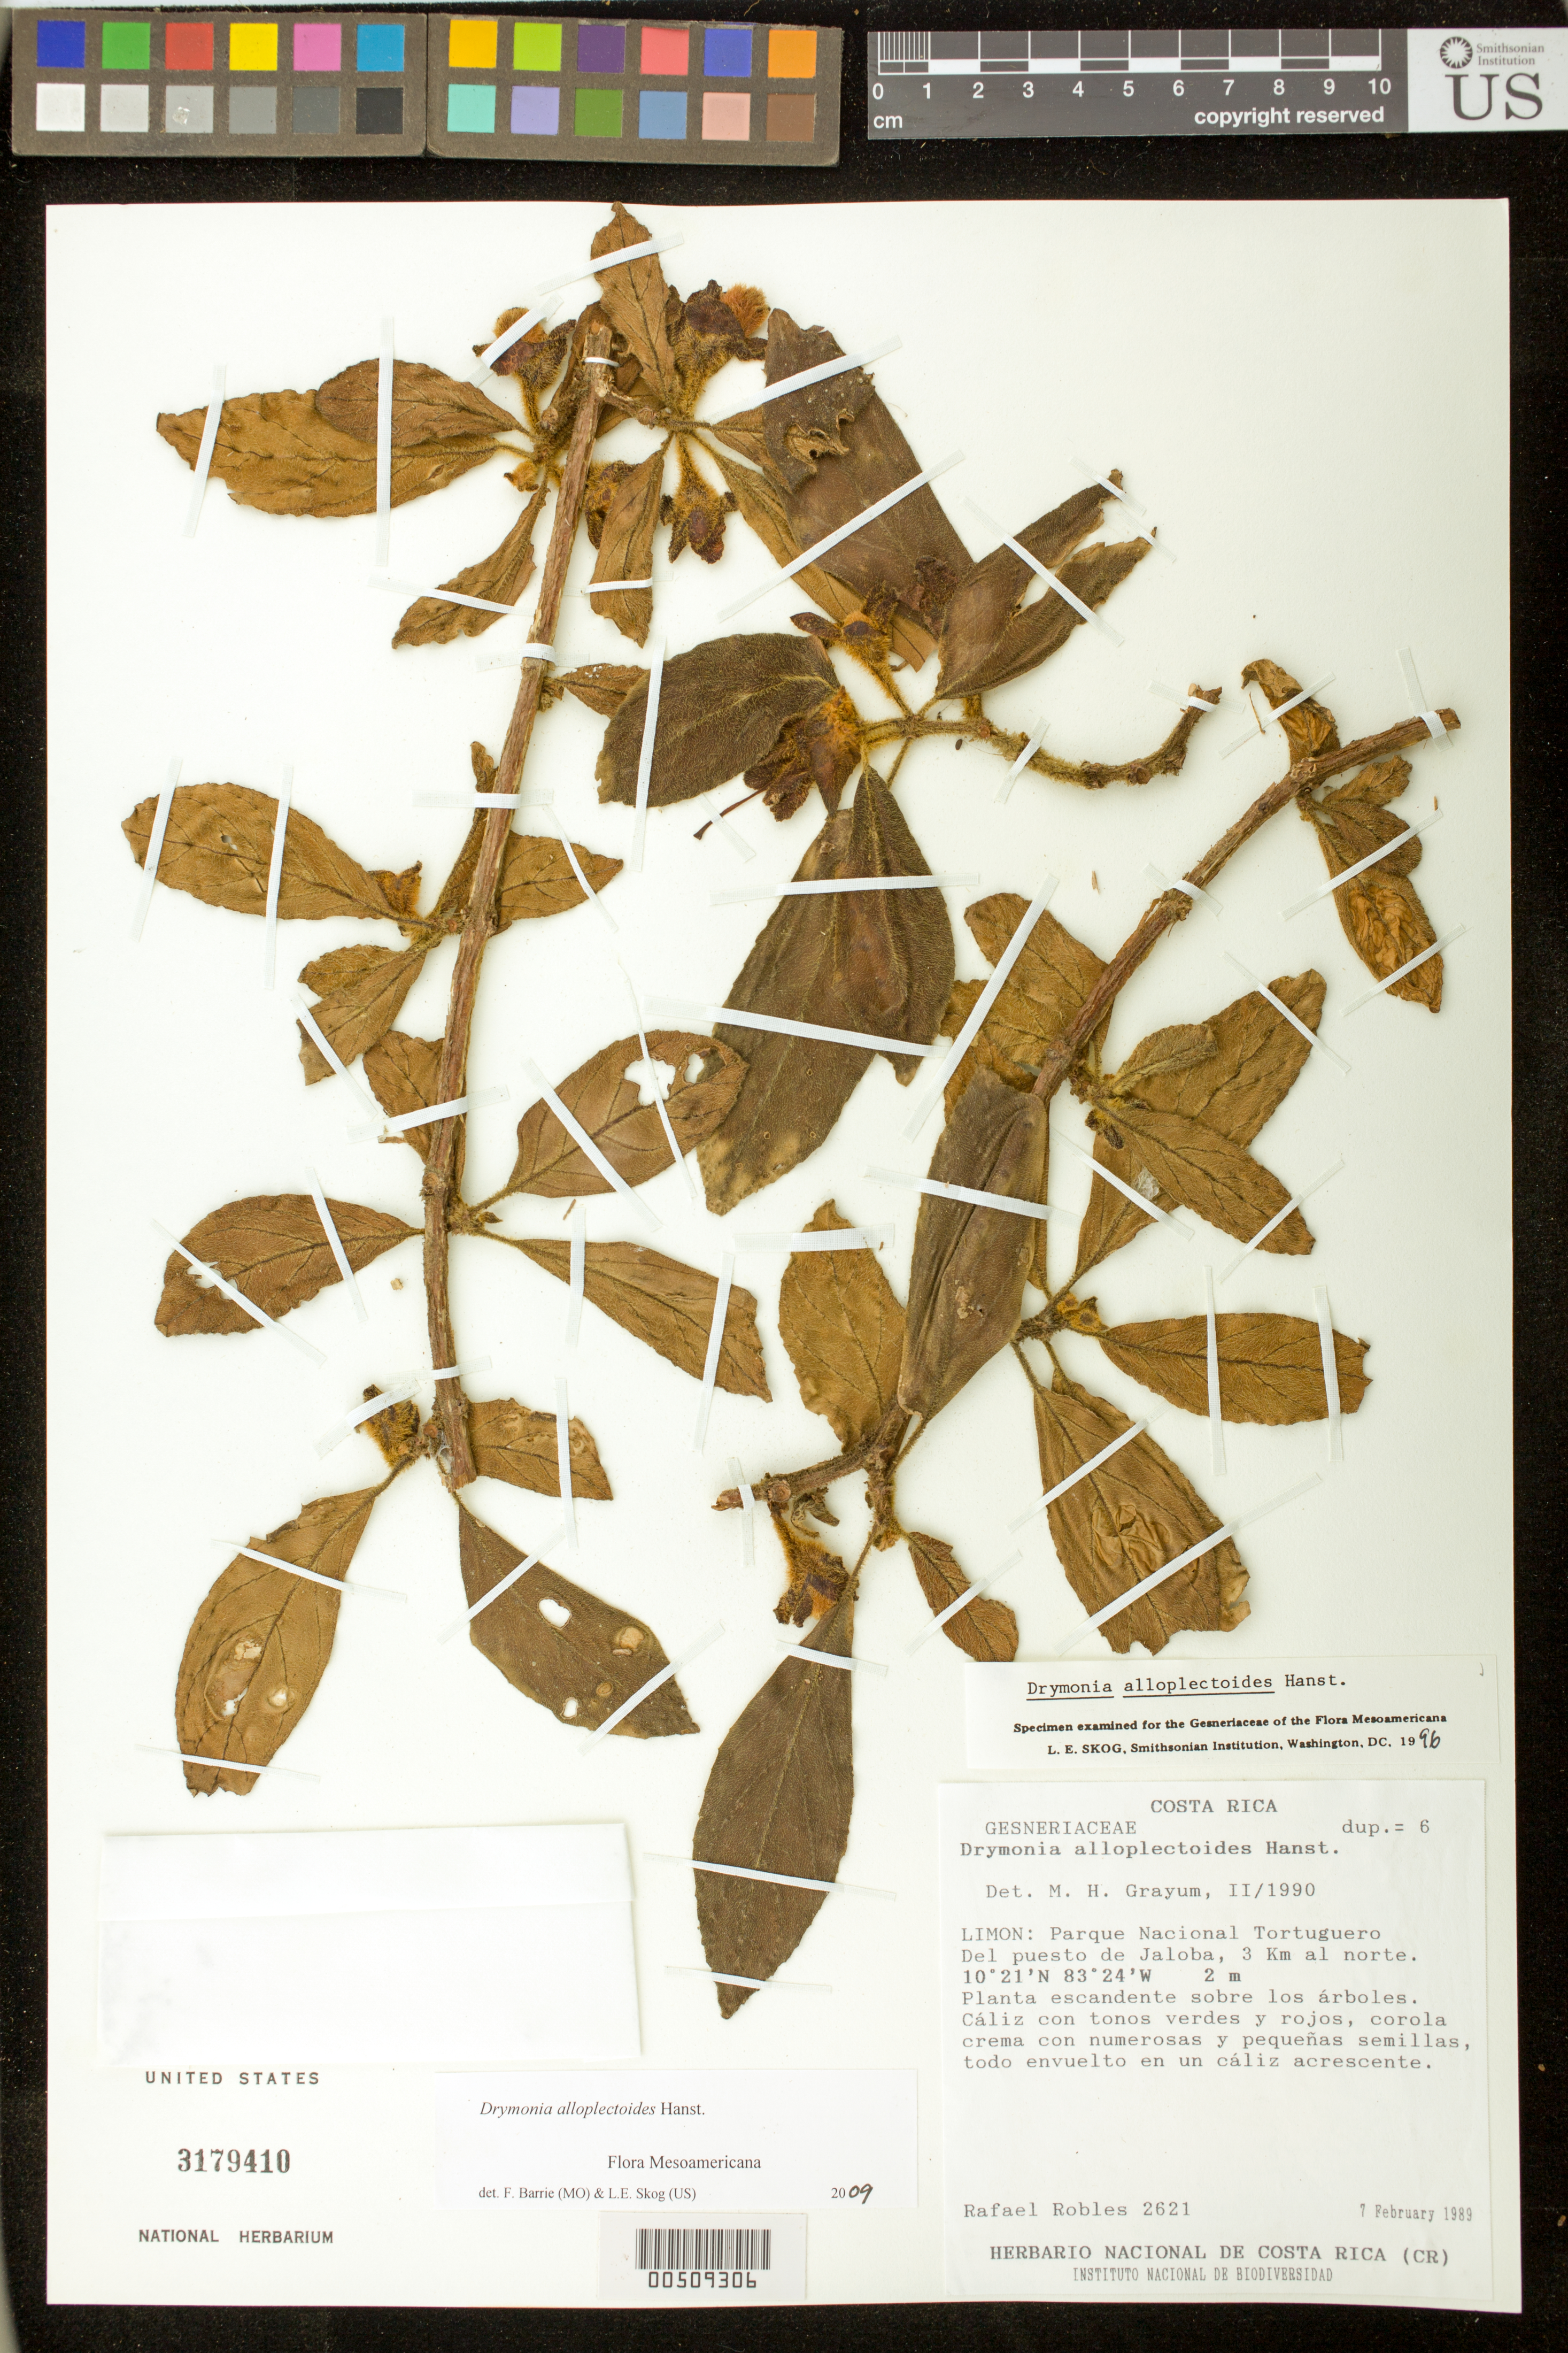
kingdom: Plantae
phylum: Tracheophyta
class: Magnoliopsida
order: Lamiales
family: Gesneriaceae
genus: Drymonia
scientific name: Drymonia alloplectoides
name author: Hanst.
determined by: Skog, Laurence E.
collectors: R. Robles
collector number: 2621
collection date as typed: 07 Feb 1989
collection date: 1989-02-07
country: Costa Rica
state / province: Limón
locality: Parque Nacional Tortuguero Del puesto de Jaloba, 3 km al norte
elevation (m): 2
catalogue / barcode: US 3179410